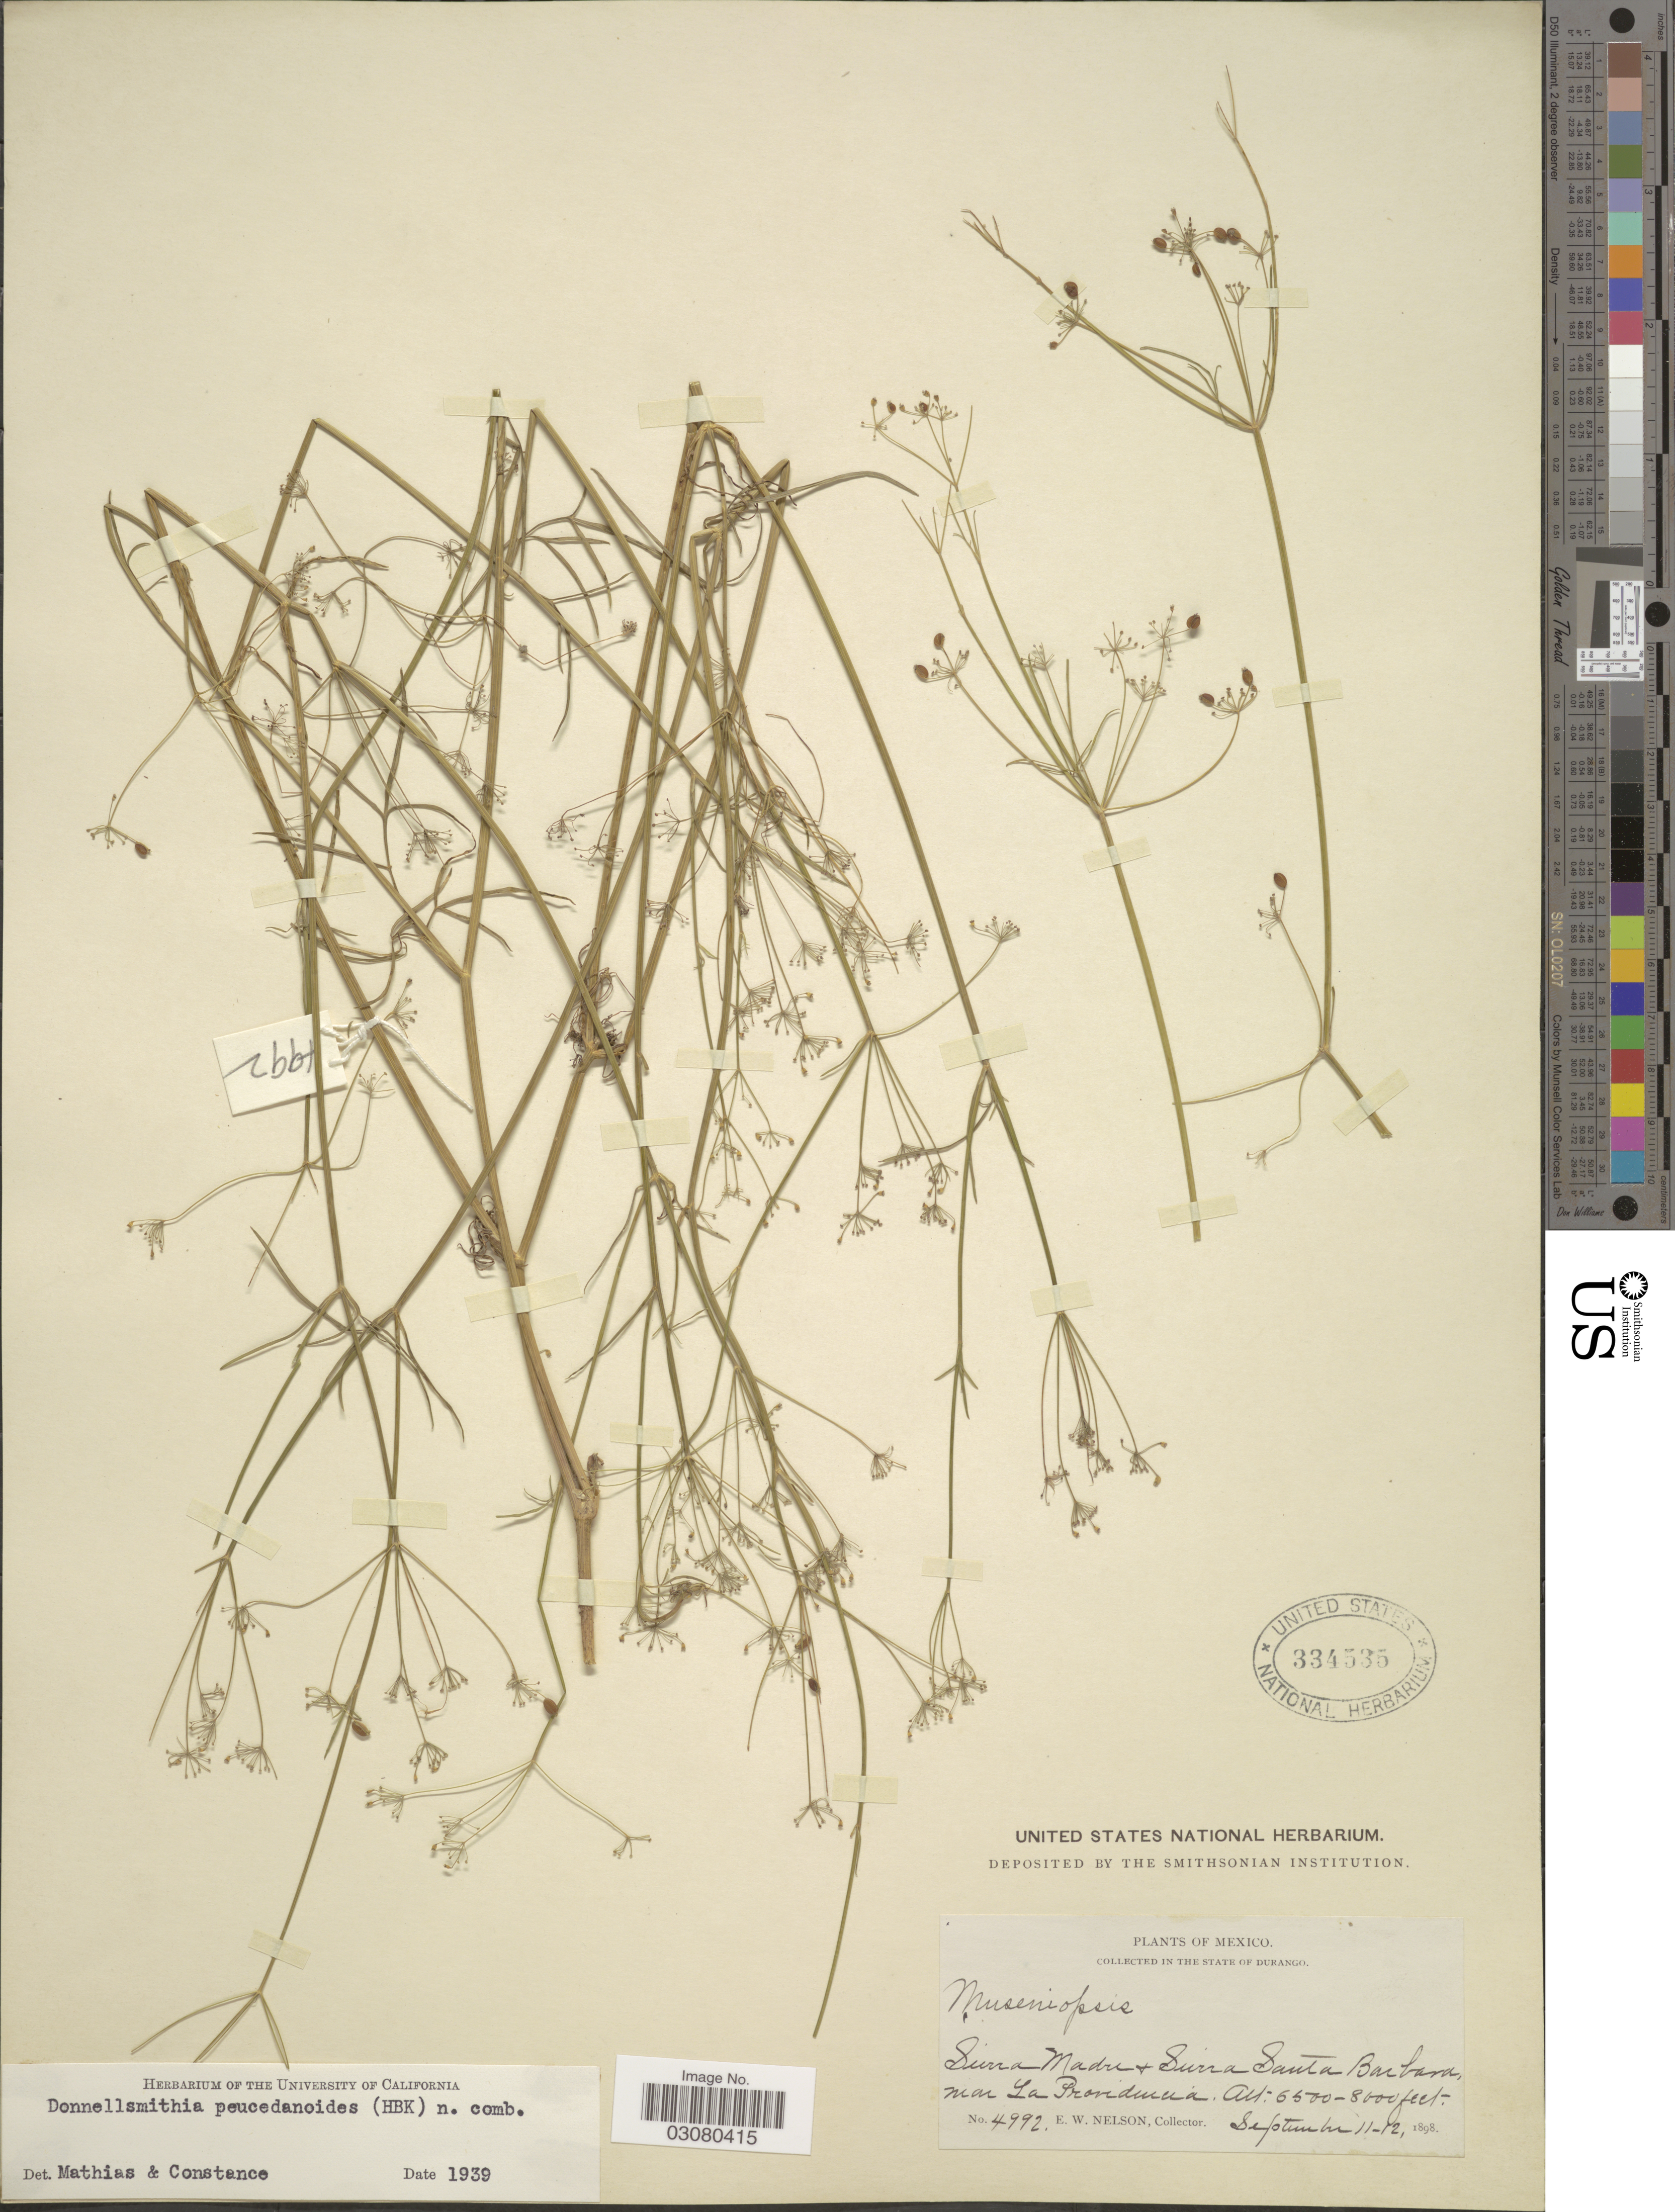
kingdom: Plantae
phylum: Tracheophyta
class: Magnoliopsida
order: Apiales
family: Apiaceae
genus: Donnellsmithia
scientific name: Donnellsmithia peucedanoides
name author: (Kunth) Mathias & Constance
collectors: E. W. Nelson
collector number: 4992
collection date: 1898-09-11/1898-09-12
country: Mexico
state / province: Durango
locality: Sierra Madre + Sierra Santa Barbara, near La Providencia.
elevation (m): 1981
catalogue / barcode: US 334535